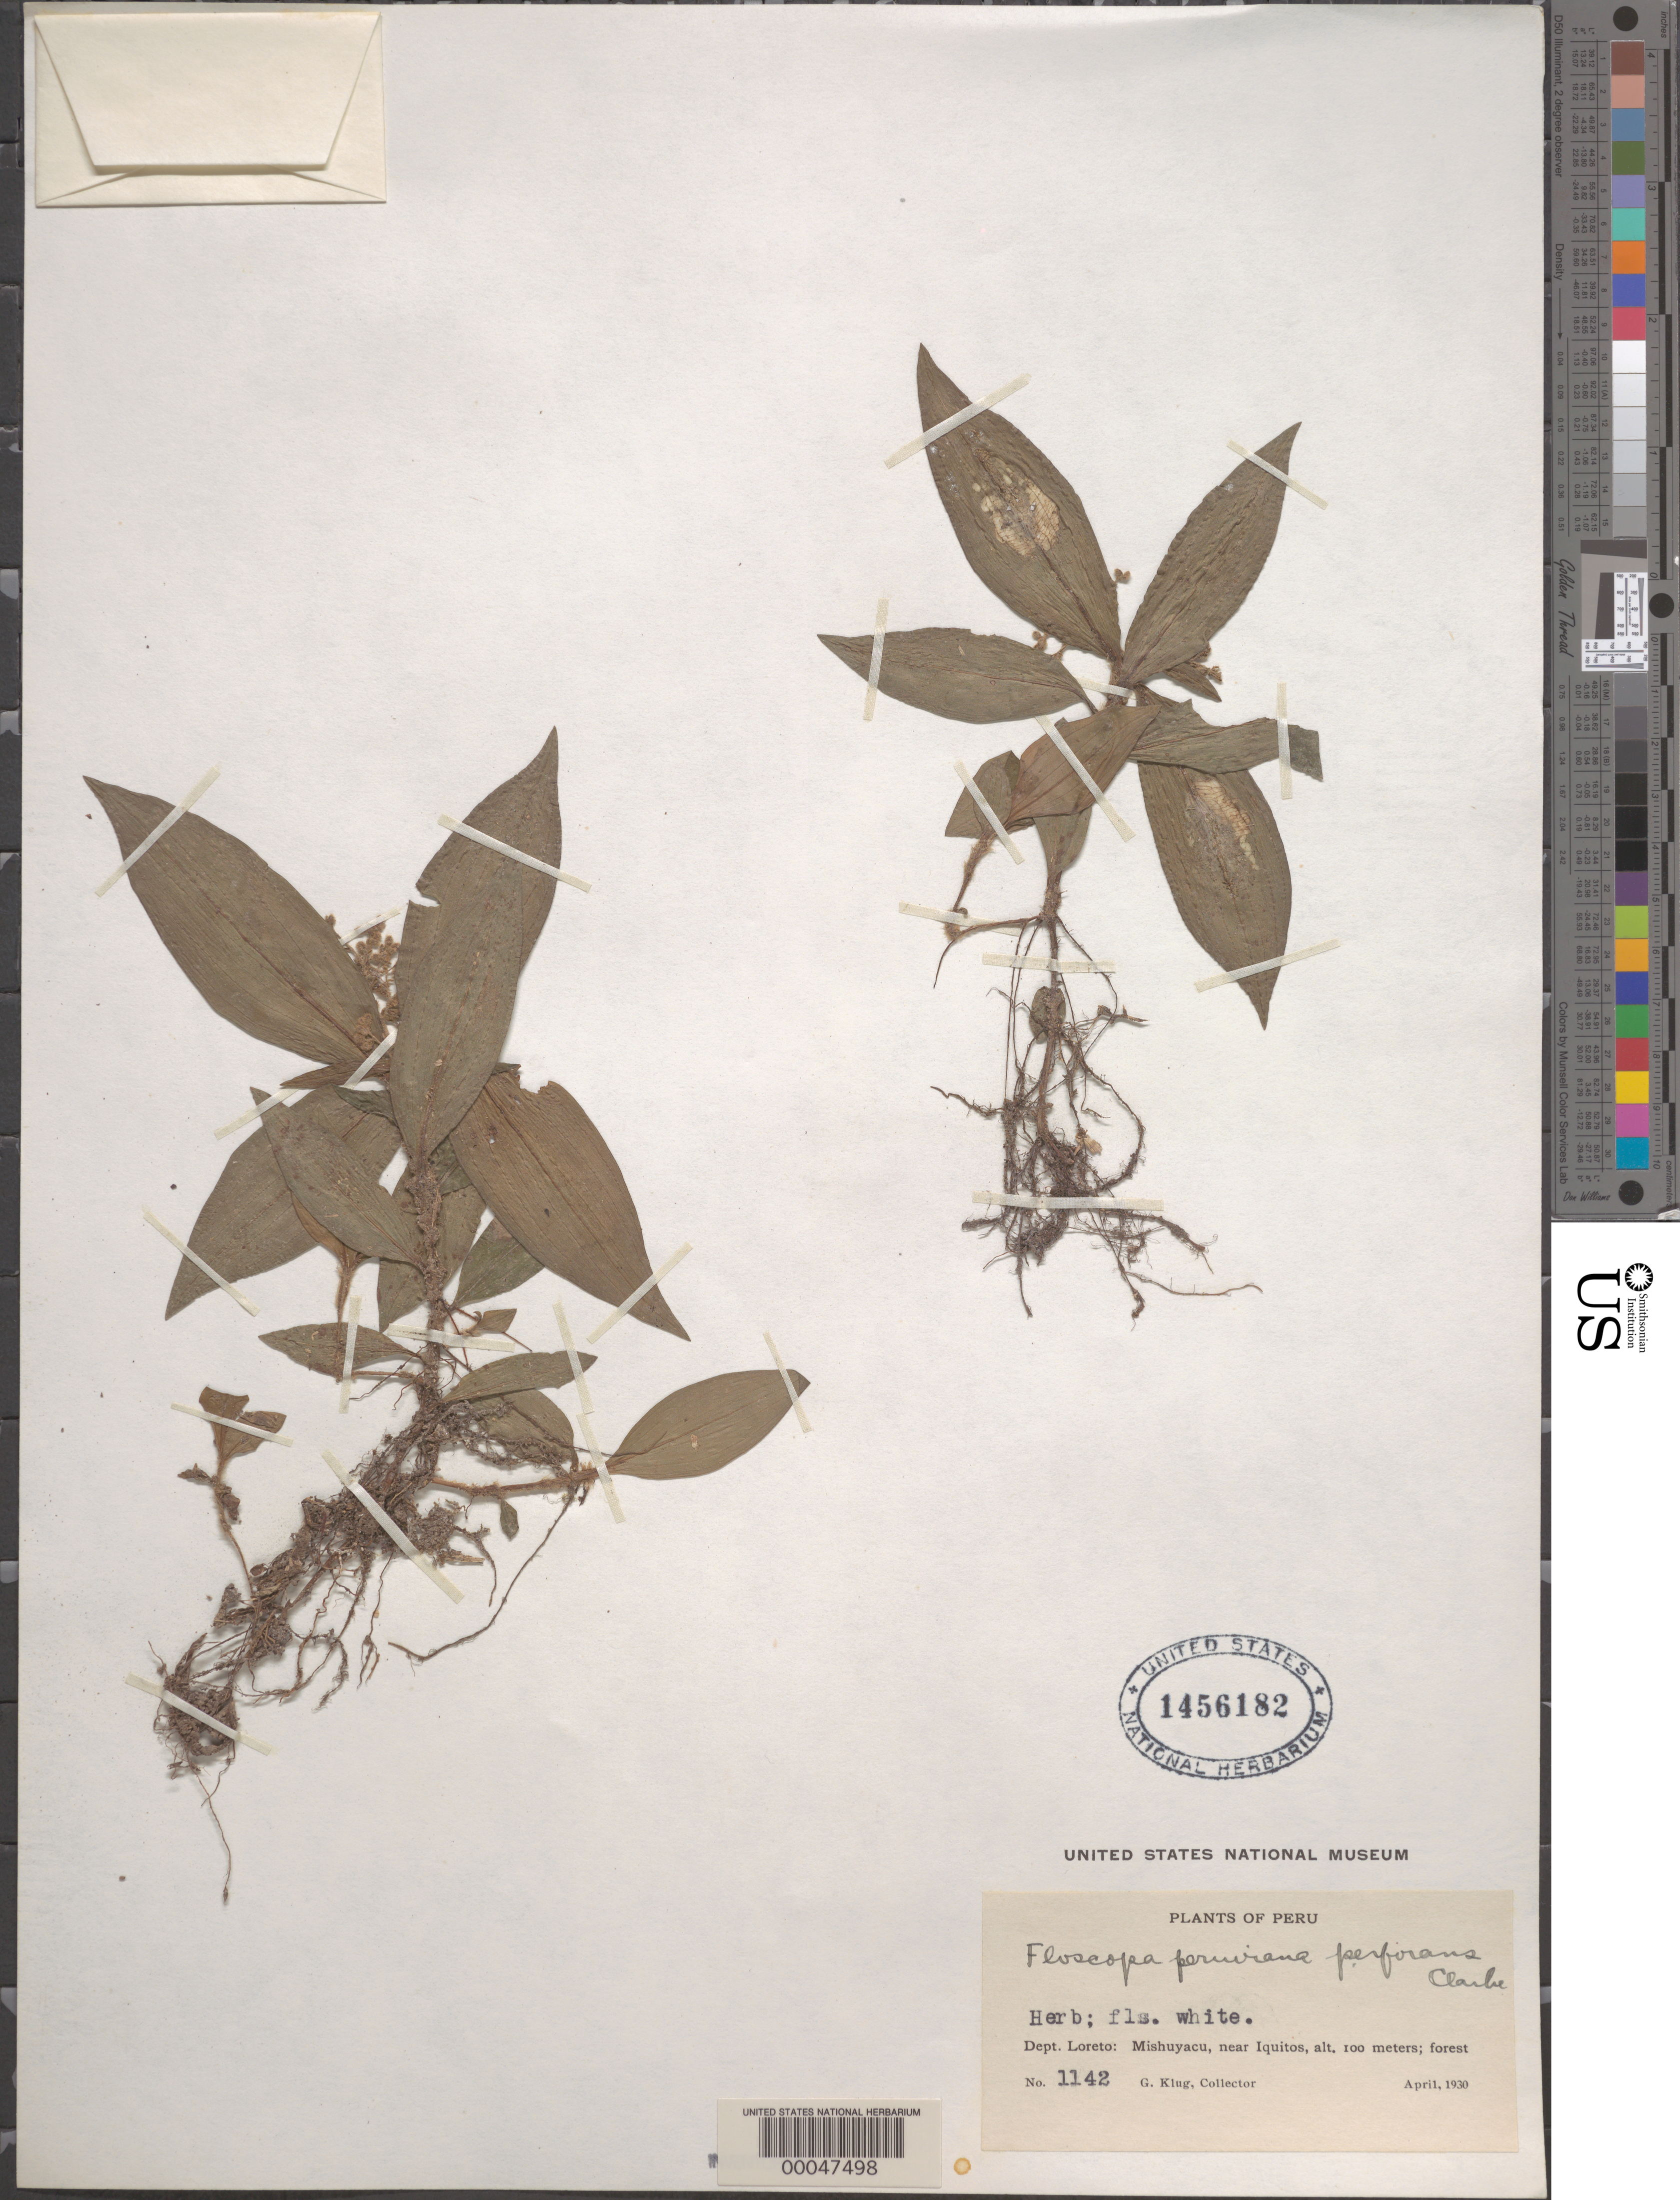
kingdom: Plantae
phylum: Tracheophyta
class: Liliopsida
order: Commelinales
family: Commelinaceae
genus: Floscopa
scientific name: Floscopa peruviana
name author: Hassk. ex C.B. Clarke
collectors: G. Klug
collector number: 1142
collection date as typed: Apr 1930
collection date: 1930-04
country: Peru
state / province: Loreto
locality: Mishuyacu, near Iquitos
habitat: Forest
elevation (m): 100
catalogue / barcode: US 1456182